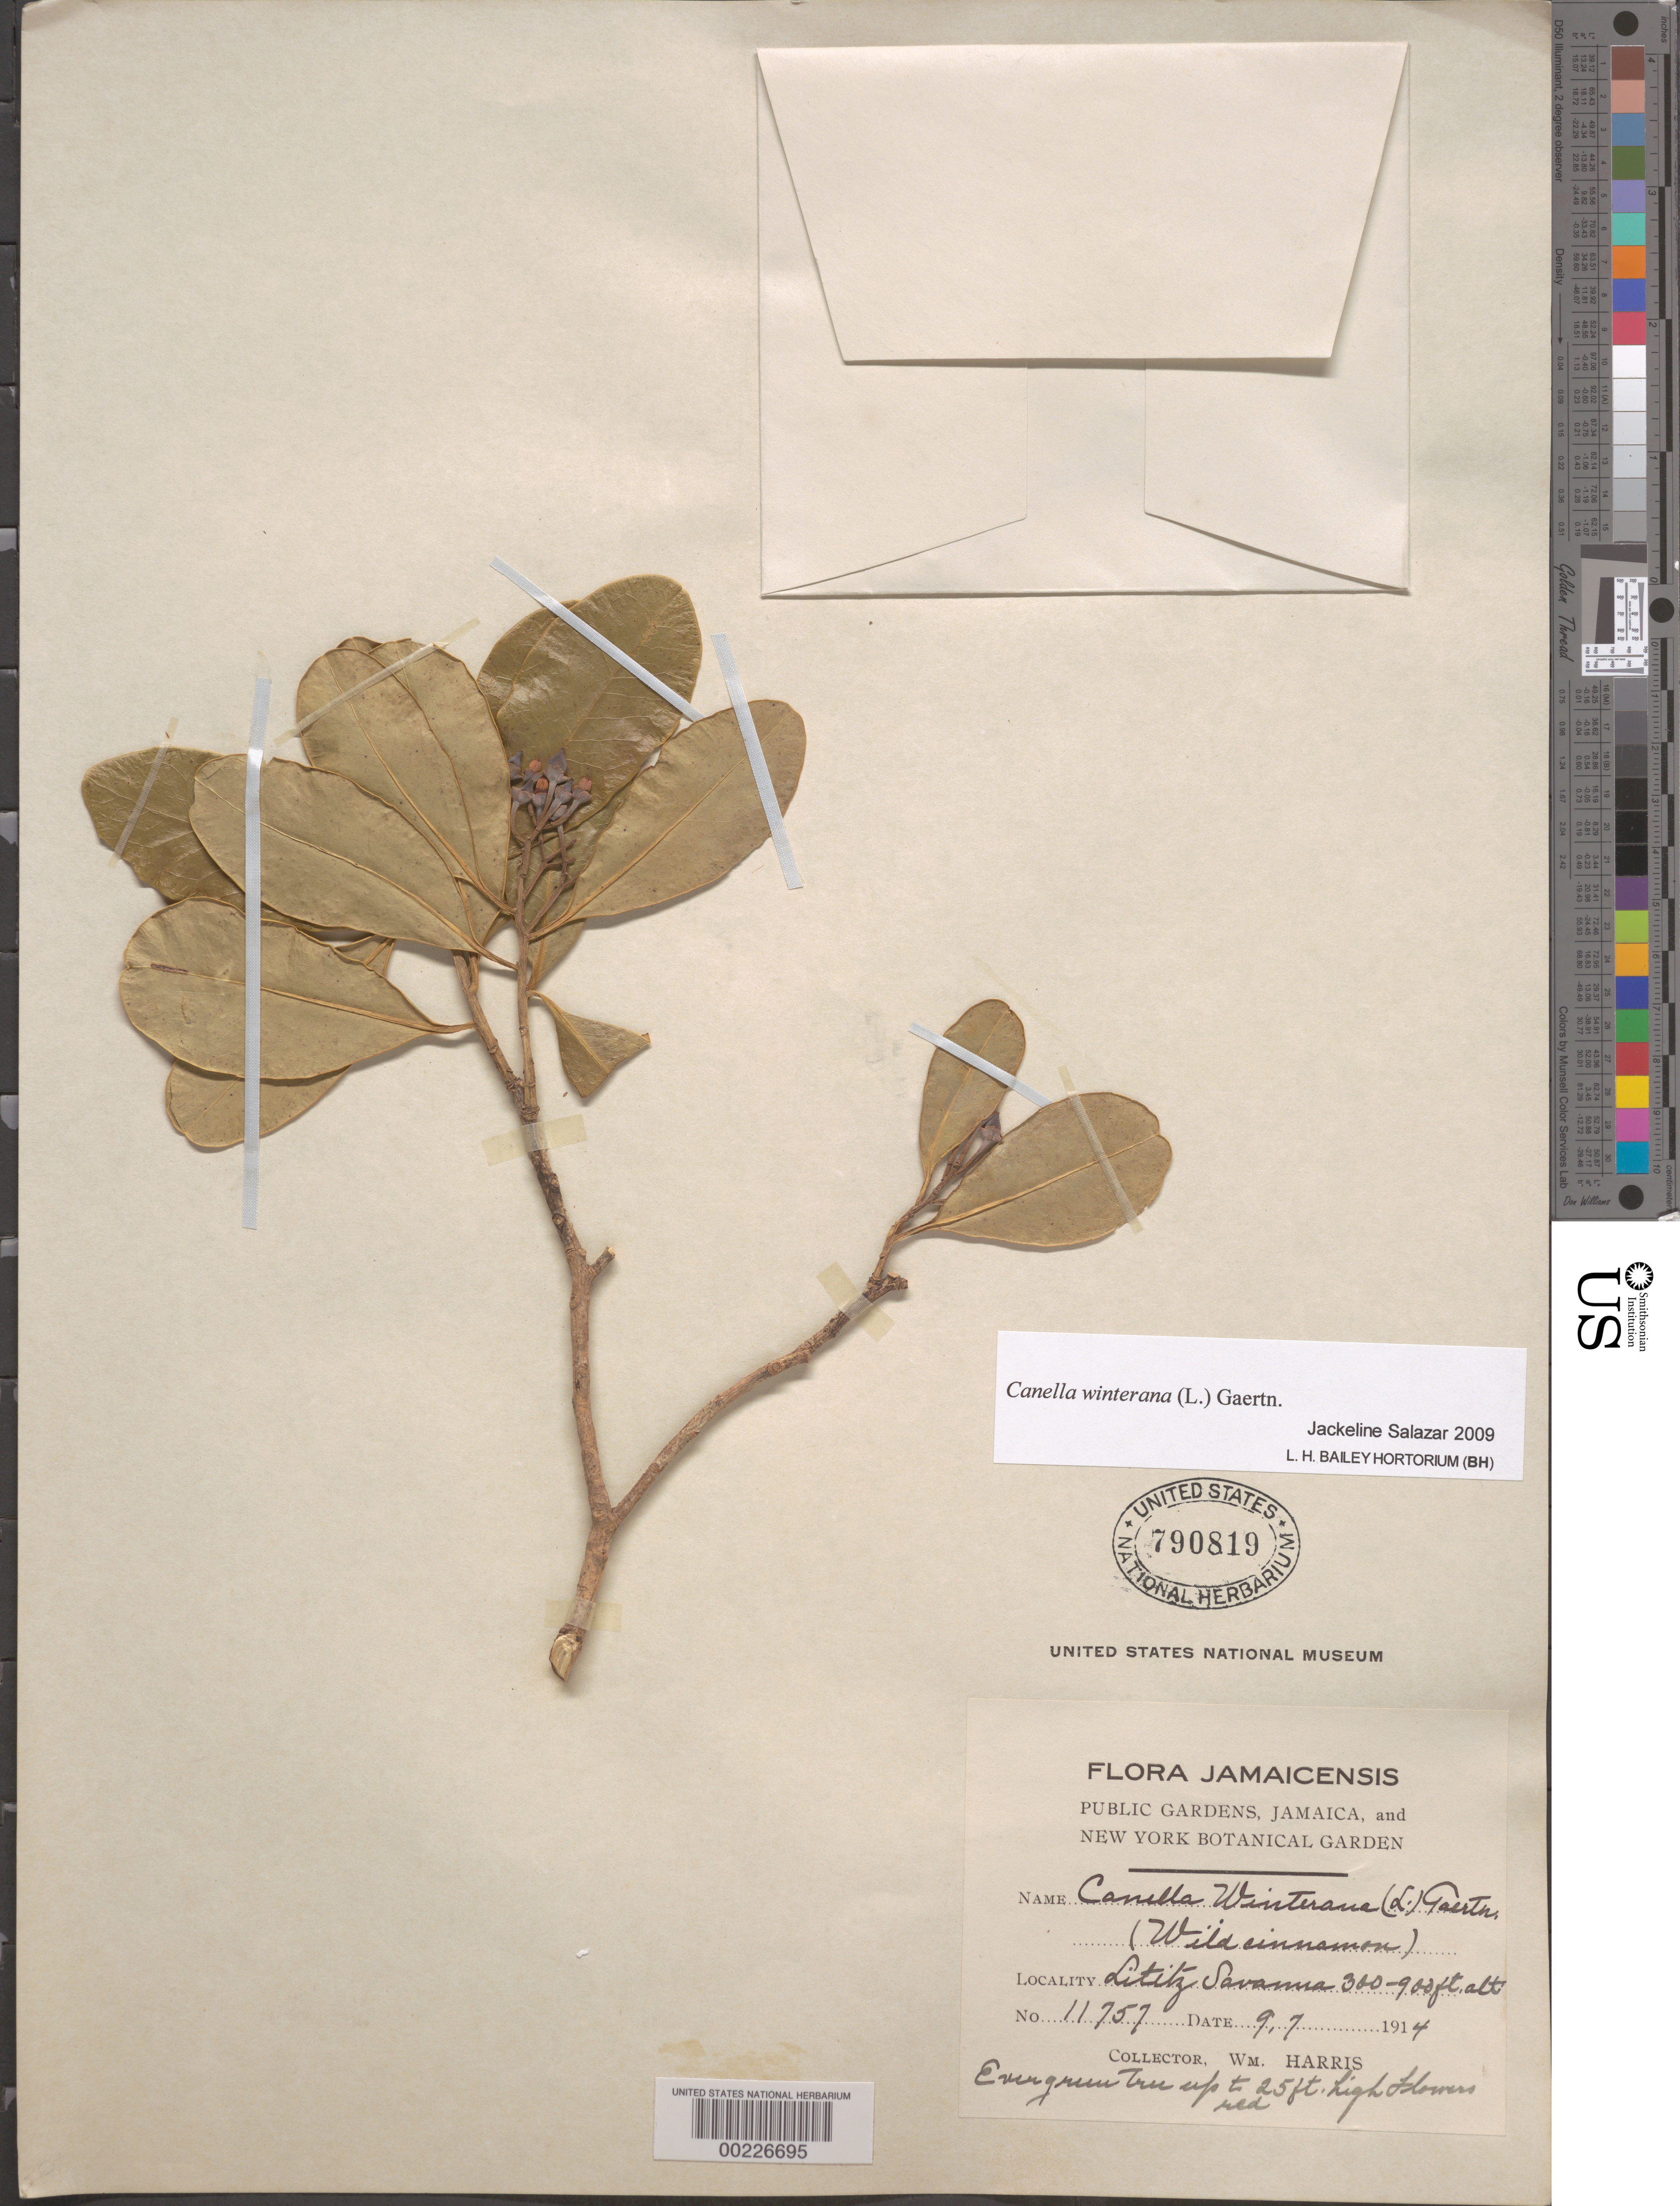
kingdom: Plantae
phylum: Tracheophyta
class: Magnoliopsida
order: Canellales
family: Canellaceae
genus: Canella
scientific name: Canella winterana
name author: (L.) Gaertn.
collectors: W. H. Harris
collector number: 11757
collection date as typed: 09 Jul 1914 or 07 Sep 1914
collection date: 1914-07-09 or 1914-09-07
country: Jamaica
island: Greater Antilles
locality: Lititz savanna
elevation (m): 91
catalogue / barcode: US 790819